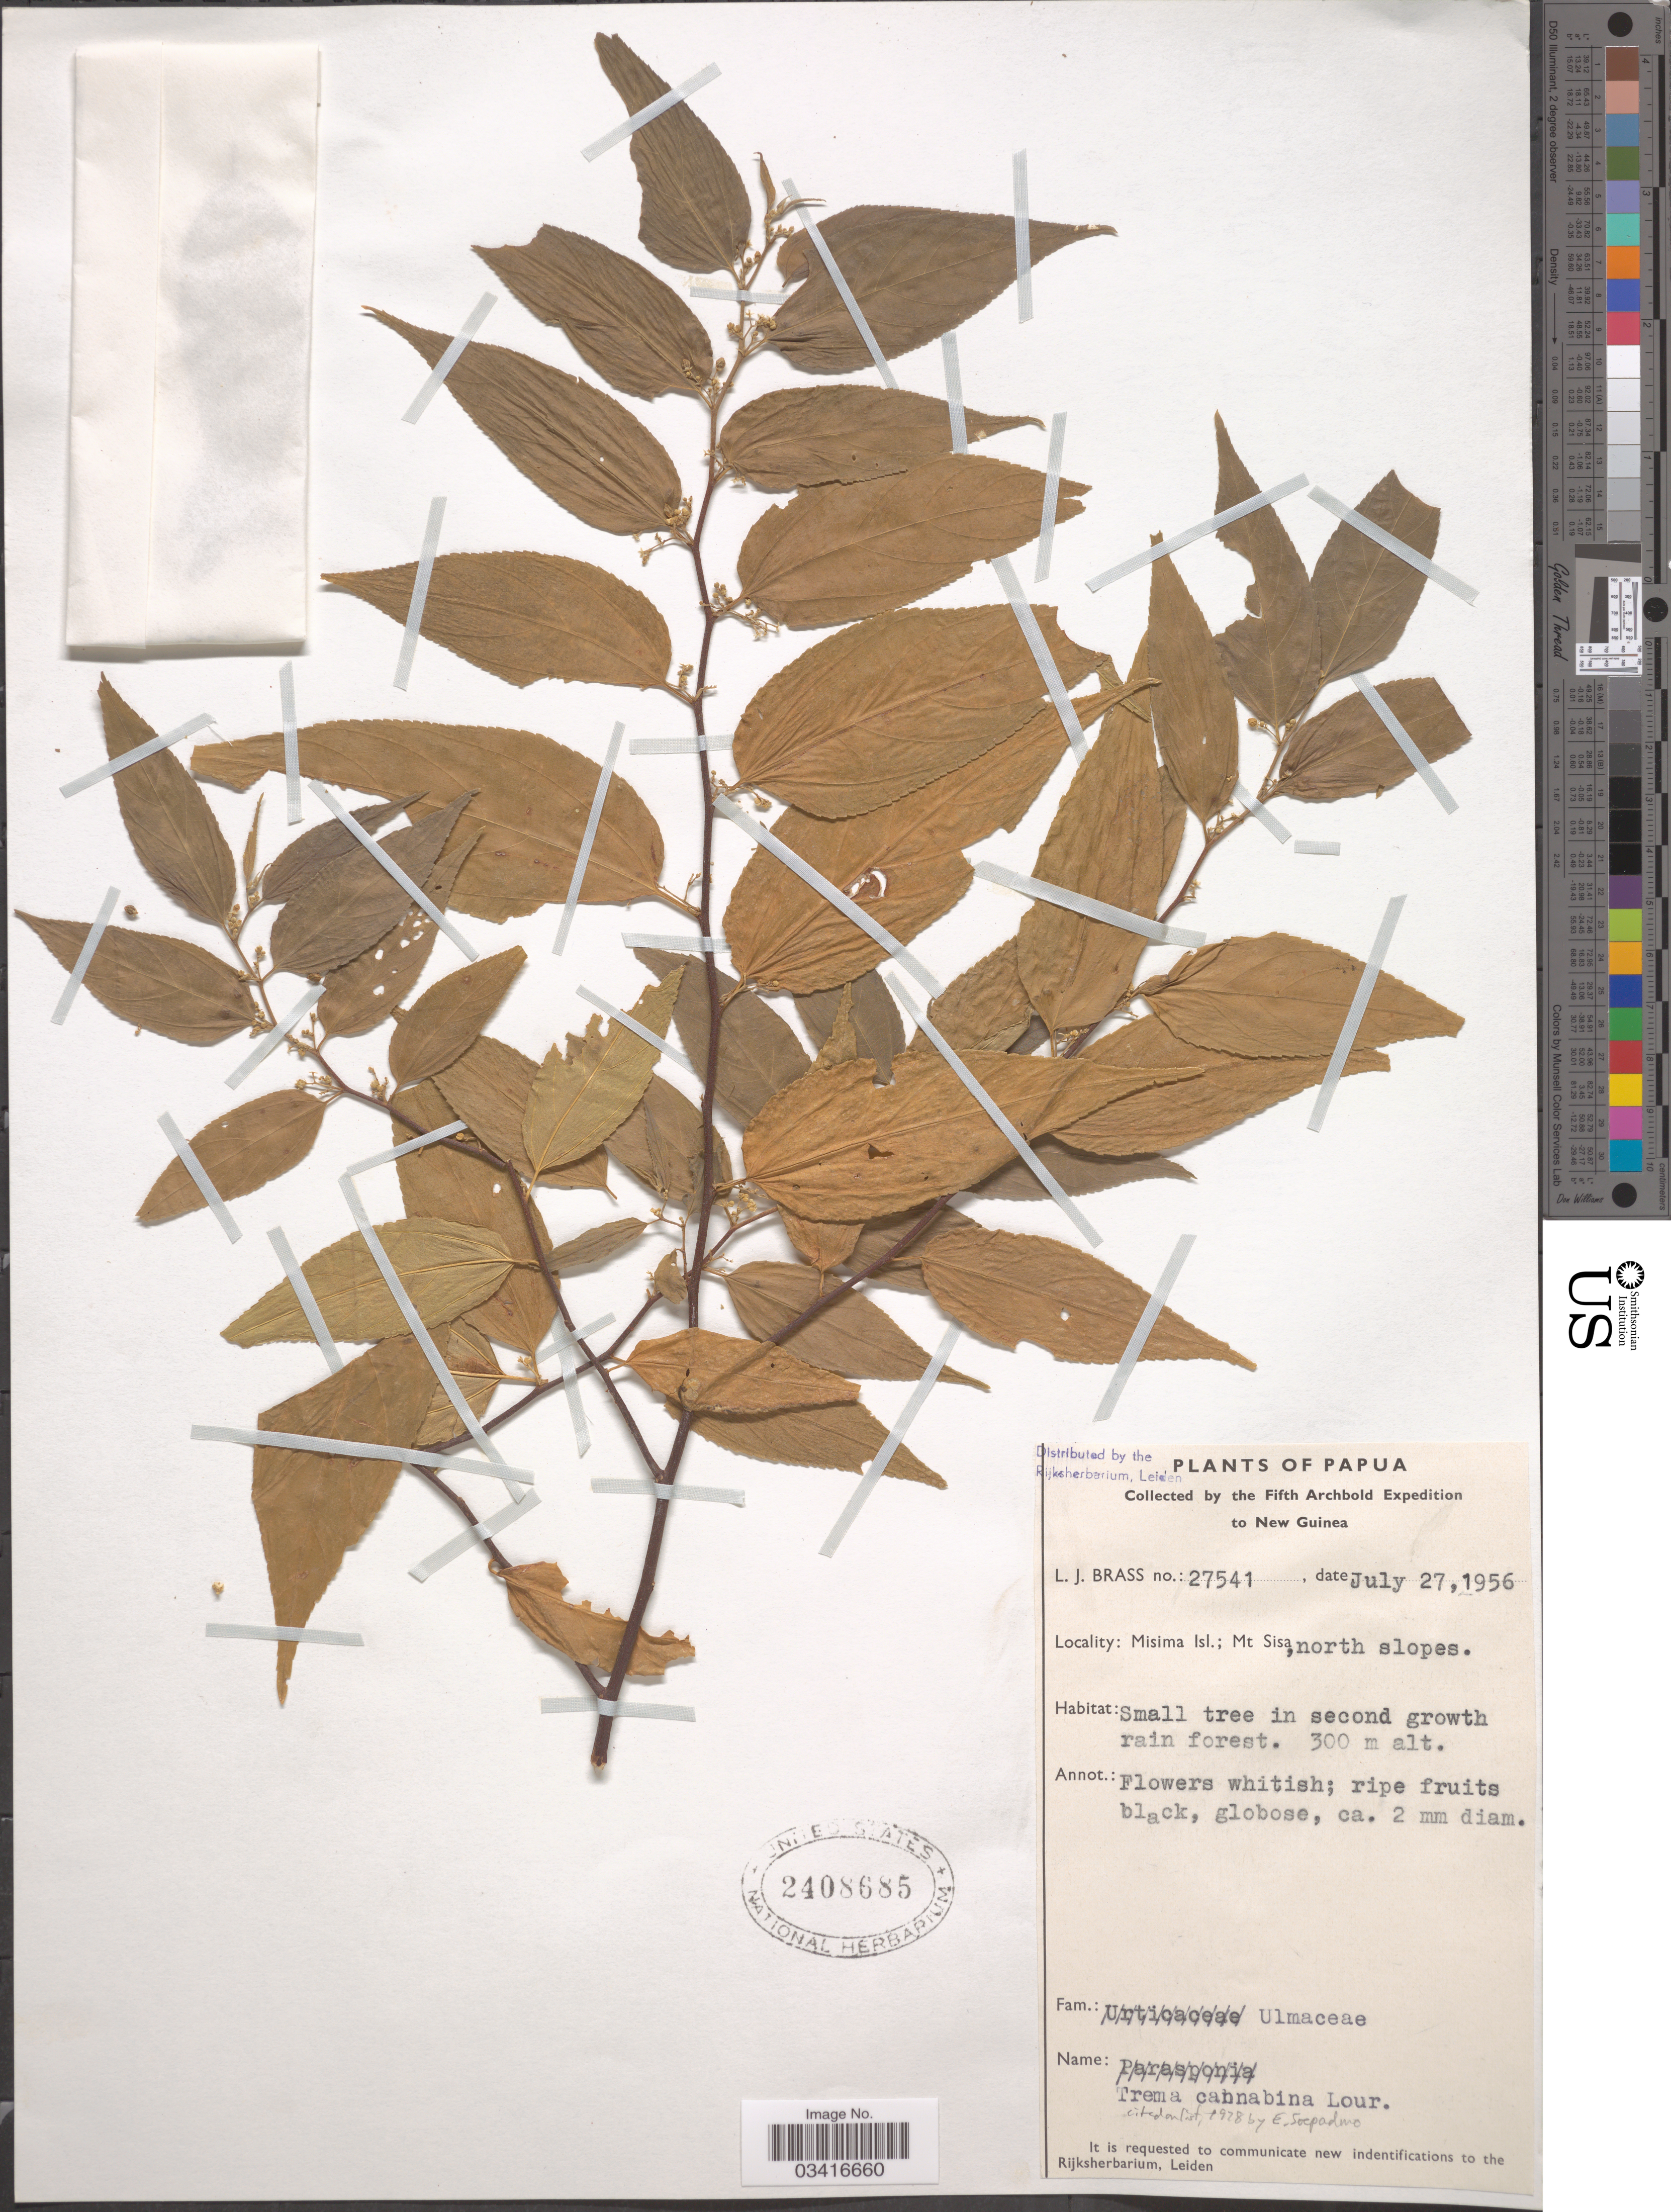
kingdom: Plantae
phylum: Tracheophyta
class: Magnoliopsida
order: Rosales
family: Cannabaceae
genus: Trema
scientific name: Trema cannabina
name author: Lour.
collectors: L. J. Brass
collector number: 27541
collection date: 1956-07-27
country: Papua New Guinea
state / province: Milne Bay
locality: Papua. New Guinea. Misima Isl.; Mt. Sisa, north slopes.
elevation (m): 300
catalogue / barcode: US 2408685